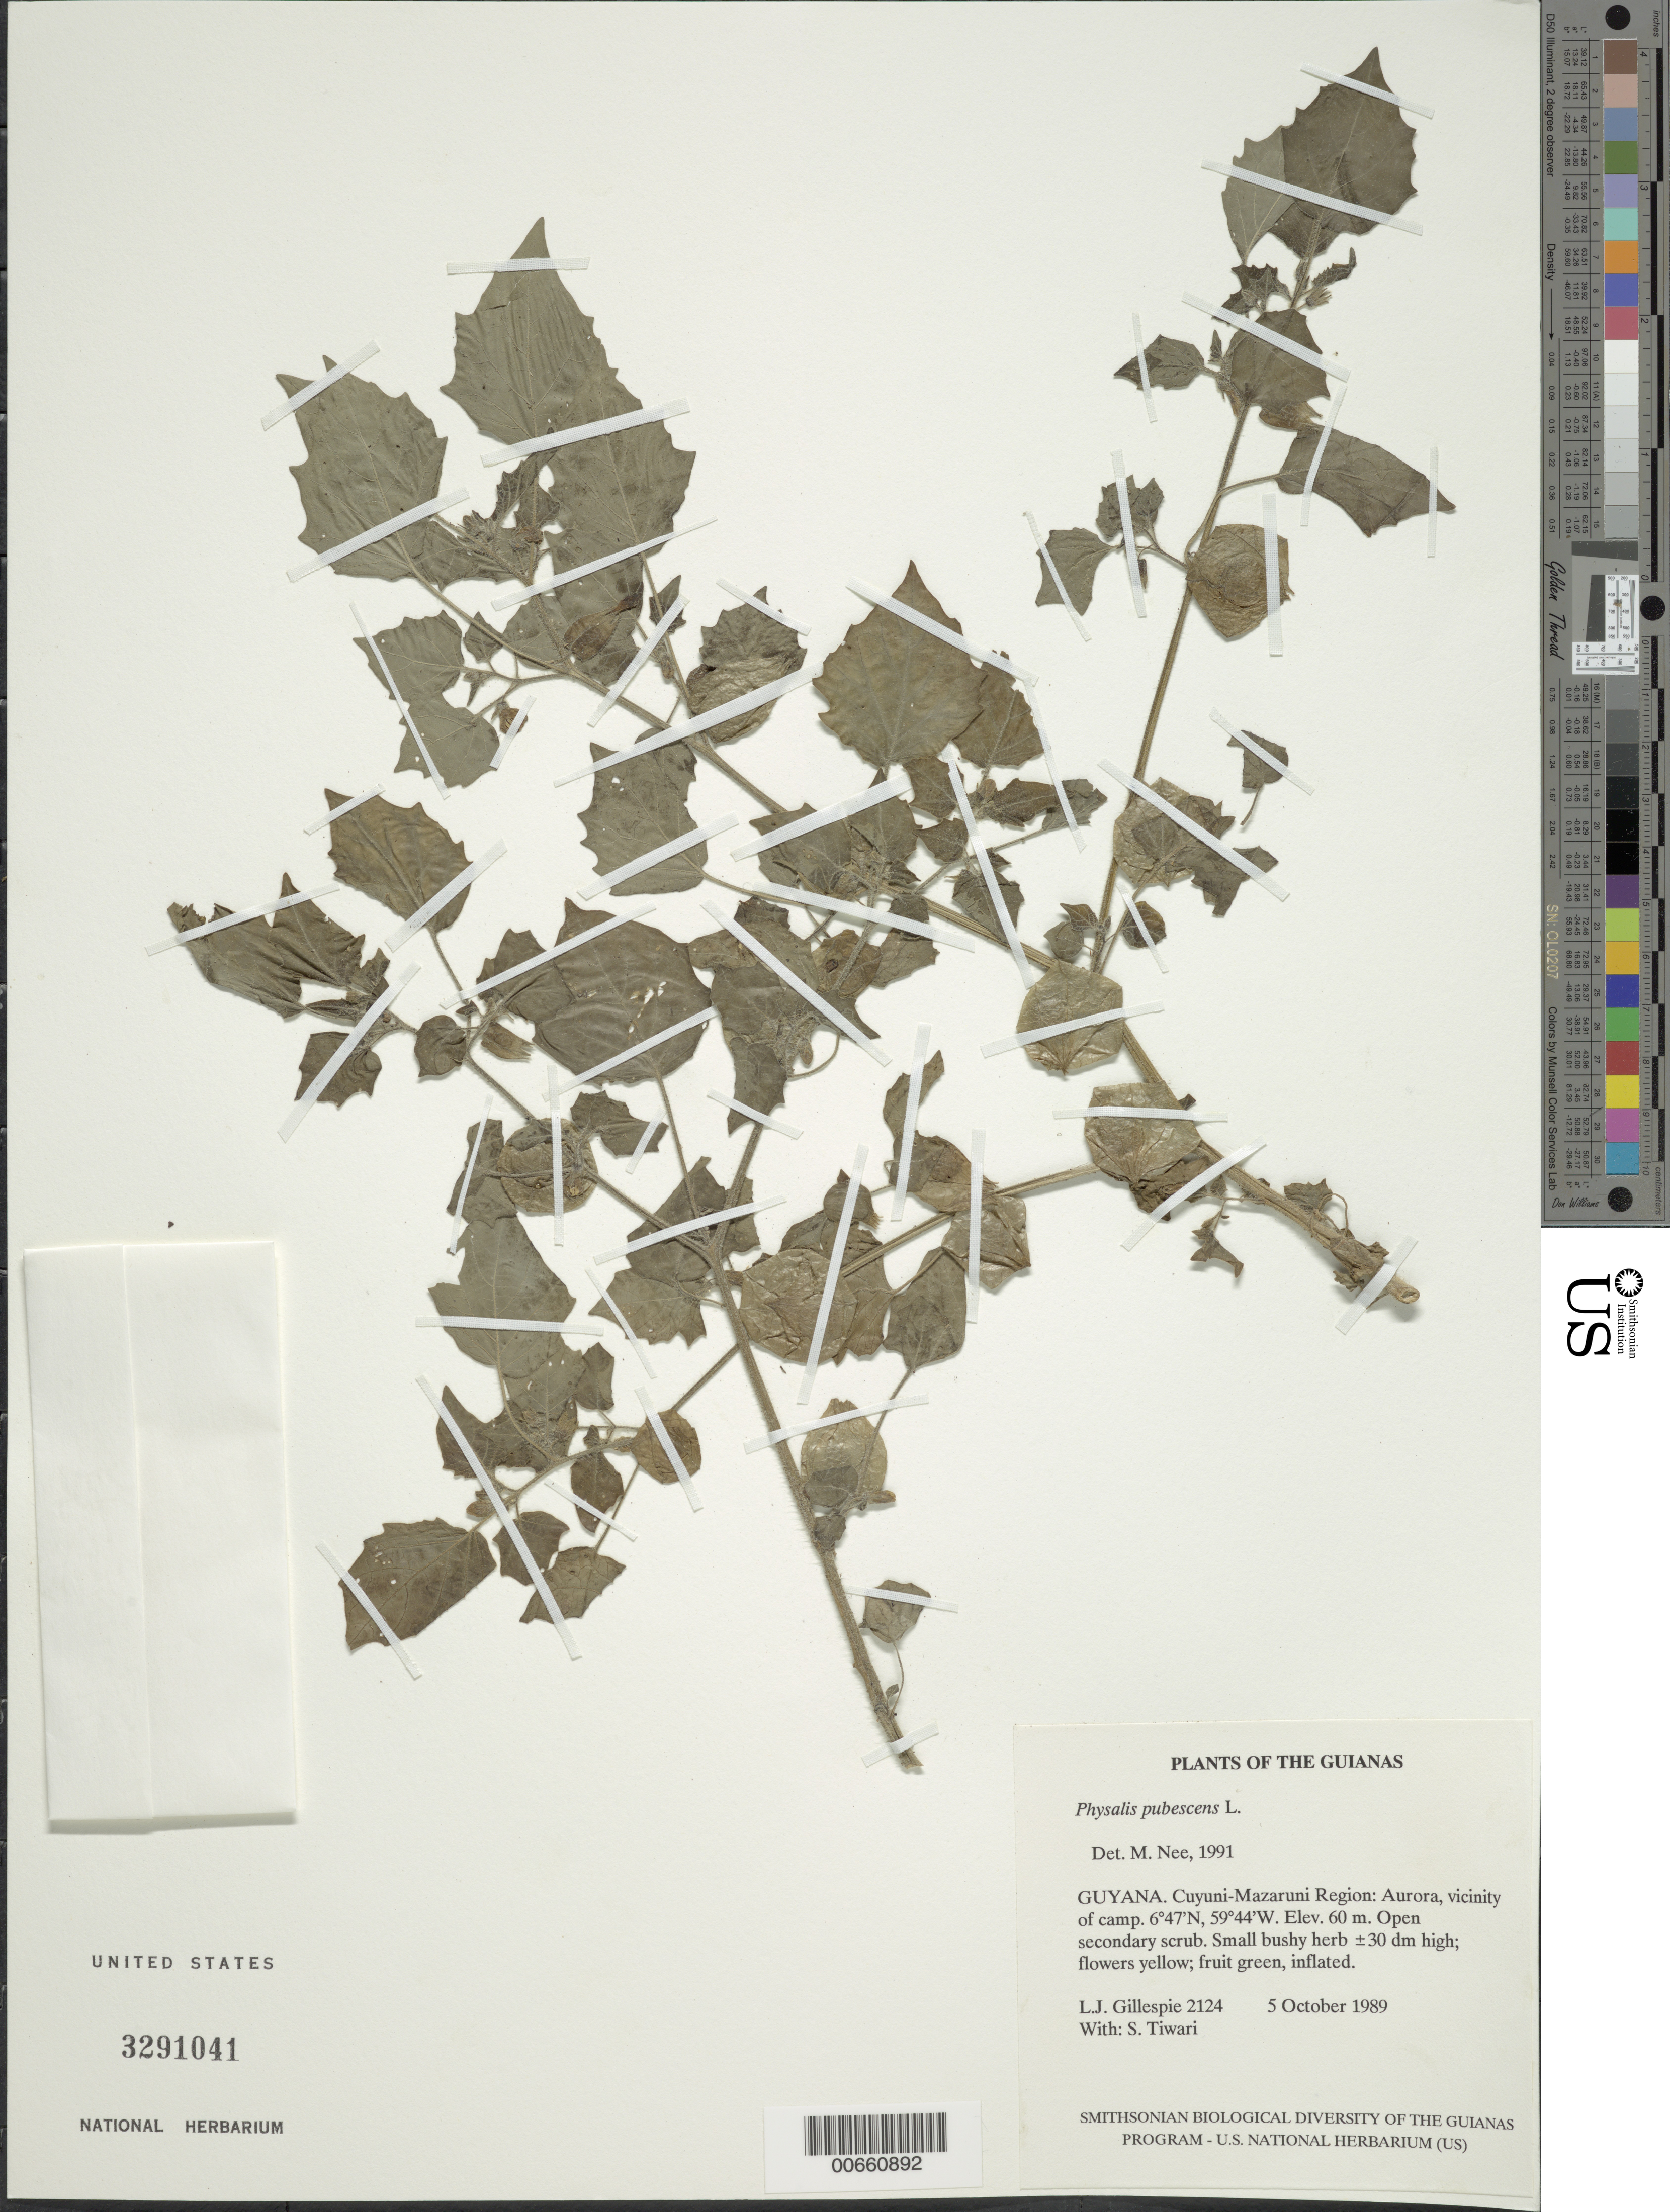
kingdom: Plantae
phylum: Tracheophyta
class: Magnoliopsida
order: Solanales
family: Solanaceae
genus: Physalis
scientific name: Physalis pubescens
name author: L.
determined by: Nee, Michael H.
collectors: L. J. Gillespie & S. Tiwari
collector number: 2124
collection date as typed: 5 October 1989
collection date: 1989-10-05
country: Guyana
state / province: Cuyuni-Mazaruni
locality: Aurora, vicinity of camp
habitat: Open secondary scrub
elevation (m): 60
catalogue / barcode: US 3291041